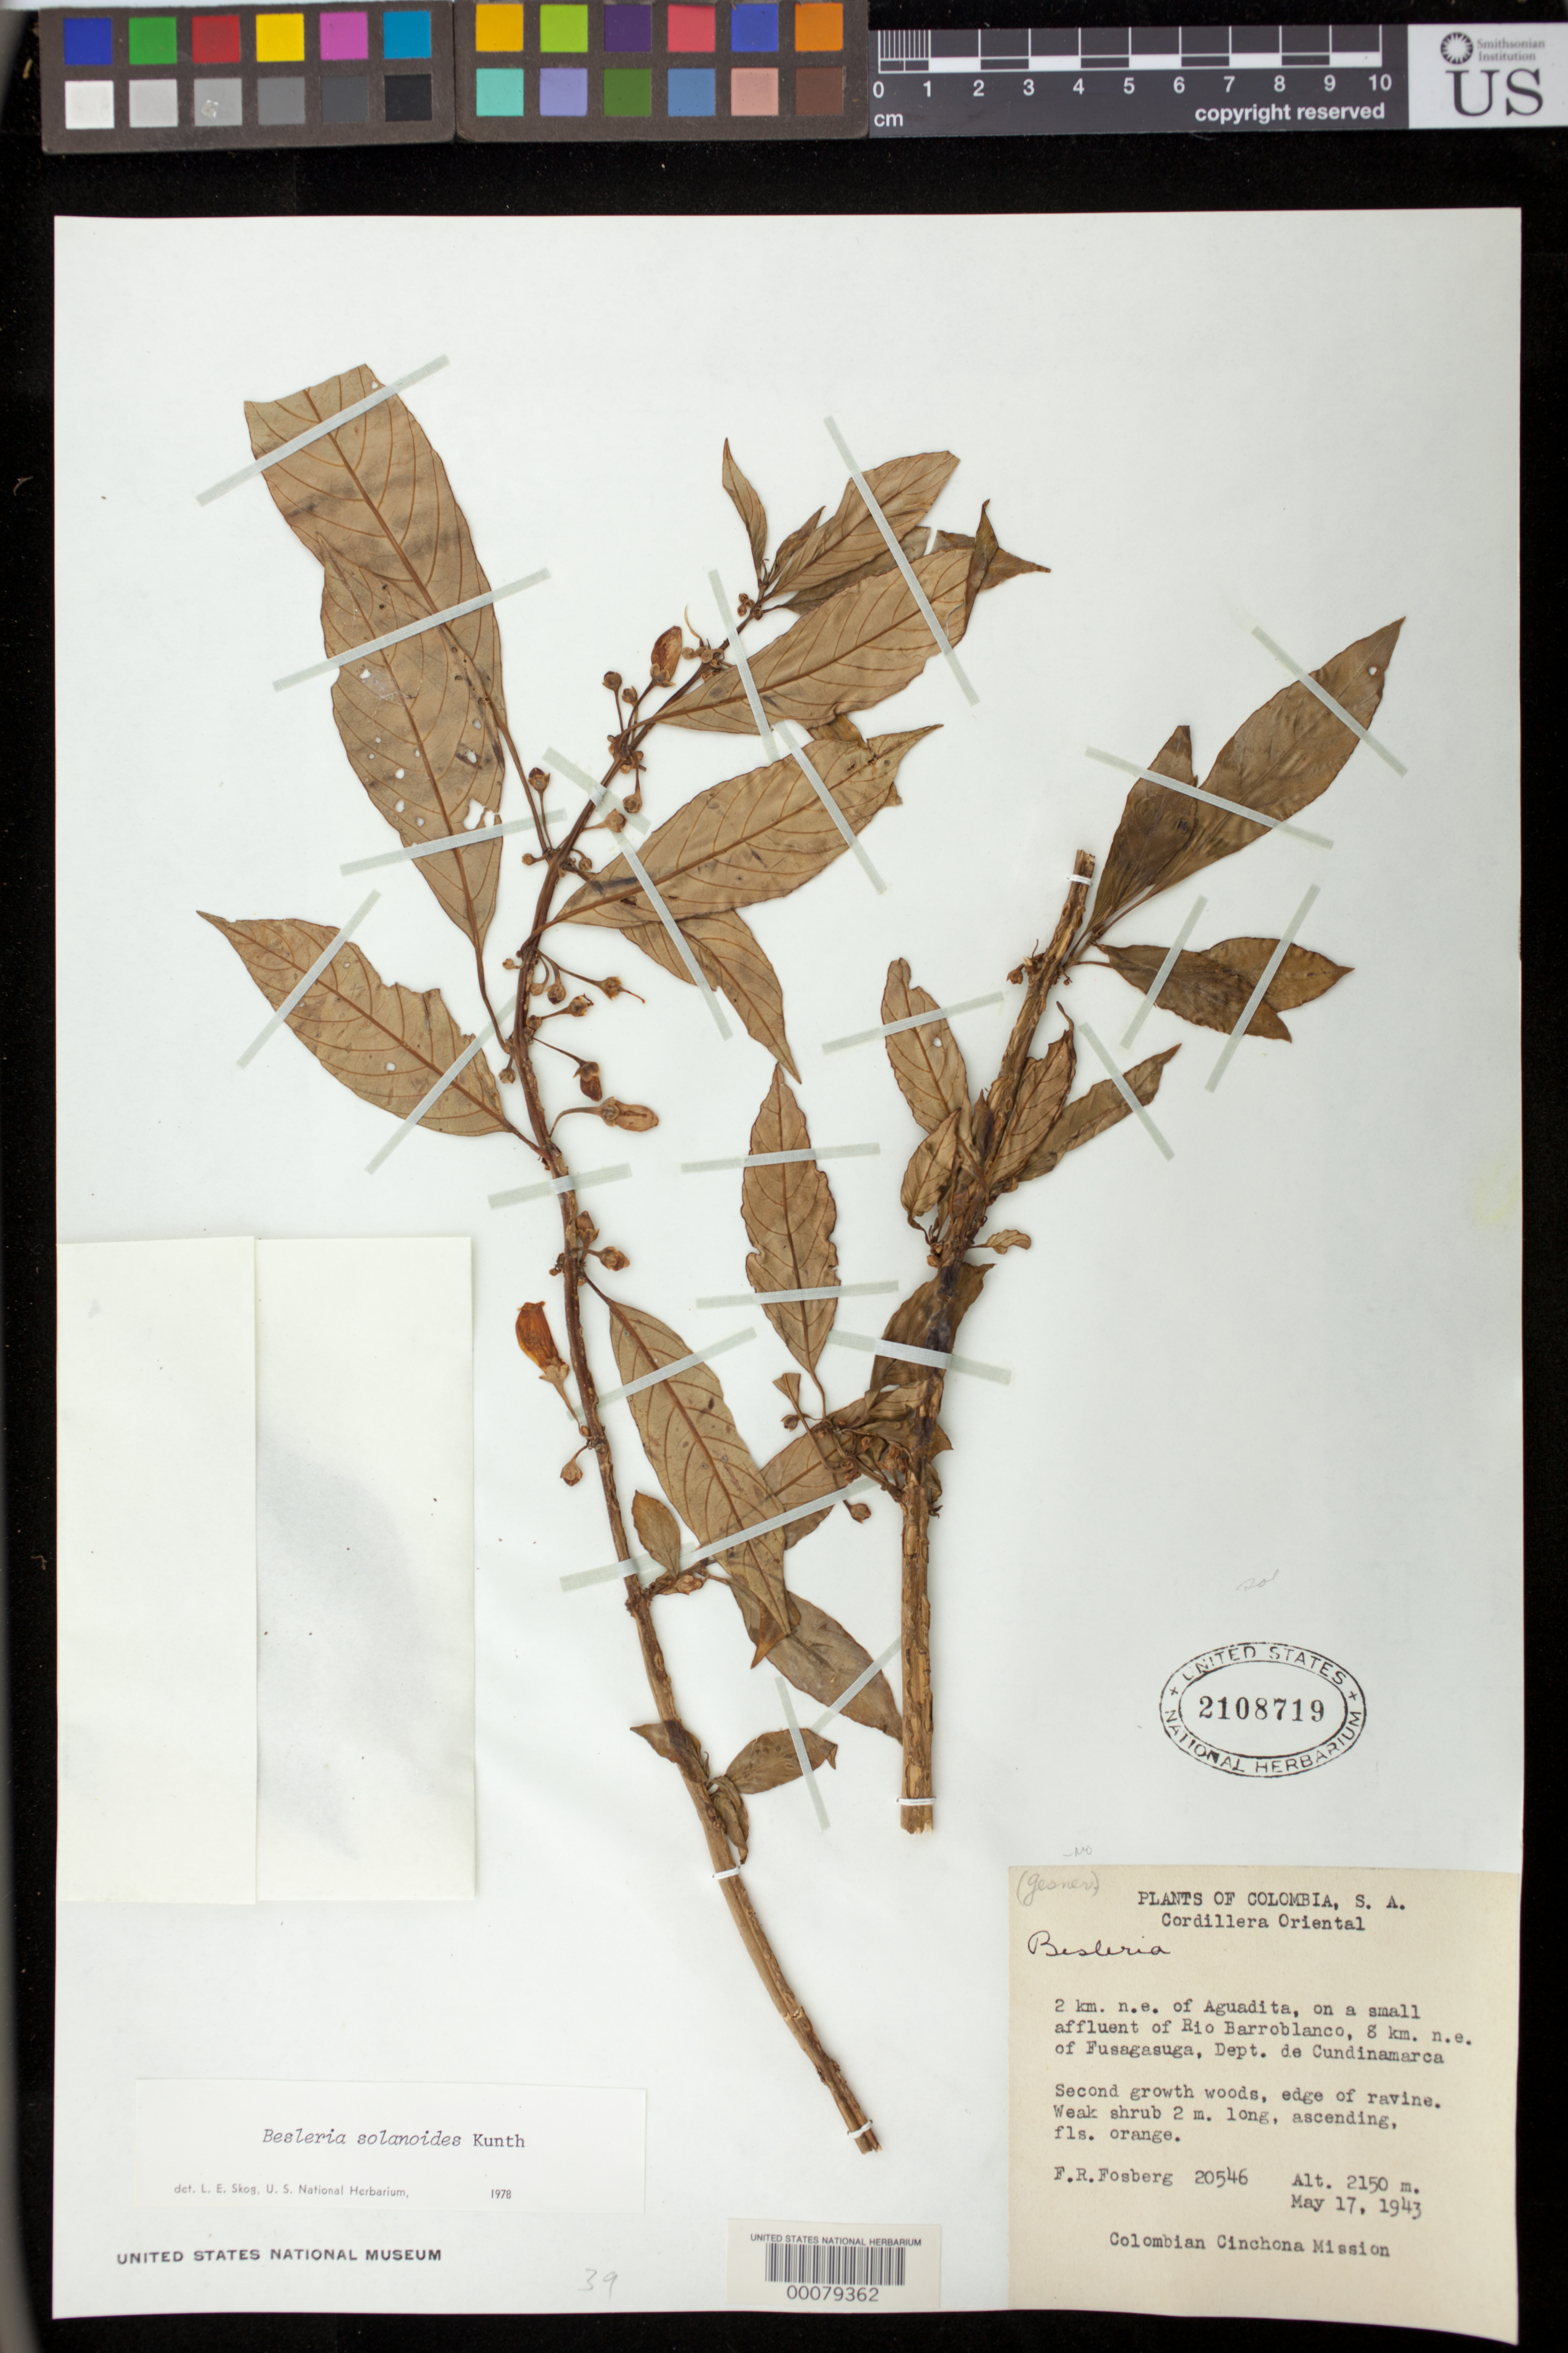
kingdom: Plantae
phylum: Tracheophyta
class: Magnoliopsida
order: Lamiales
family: Gesneriaceae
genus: Besleria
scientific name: Besleria solanoides var. solanoides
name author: Kunth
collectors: F. R. Fosberg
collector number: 20546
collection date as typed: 17 May 1943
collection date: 1943-05-17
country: Colombia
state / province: Cundinamarca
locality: Cordillera Oriental, 2 km NE of Aguadita, on a small affluent of Rio Barroblanco, 8 km NE of Fusagasuga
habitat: Second growth woods, edge of ravine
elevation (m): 2150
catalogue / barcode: US 2108719